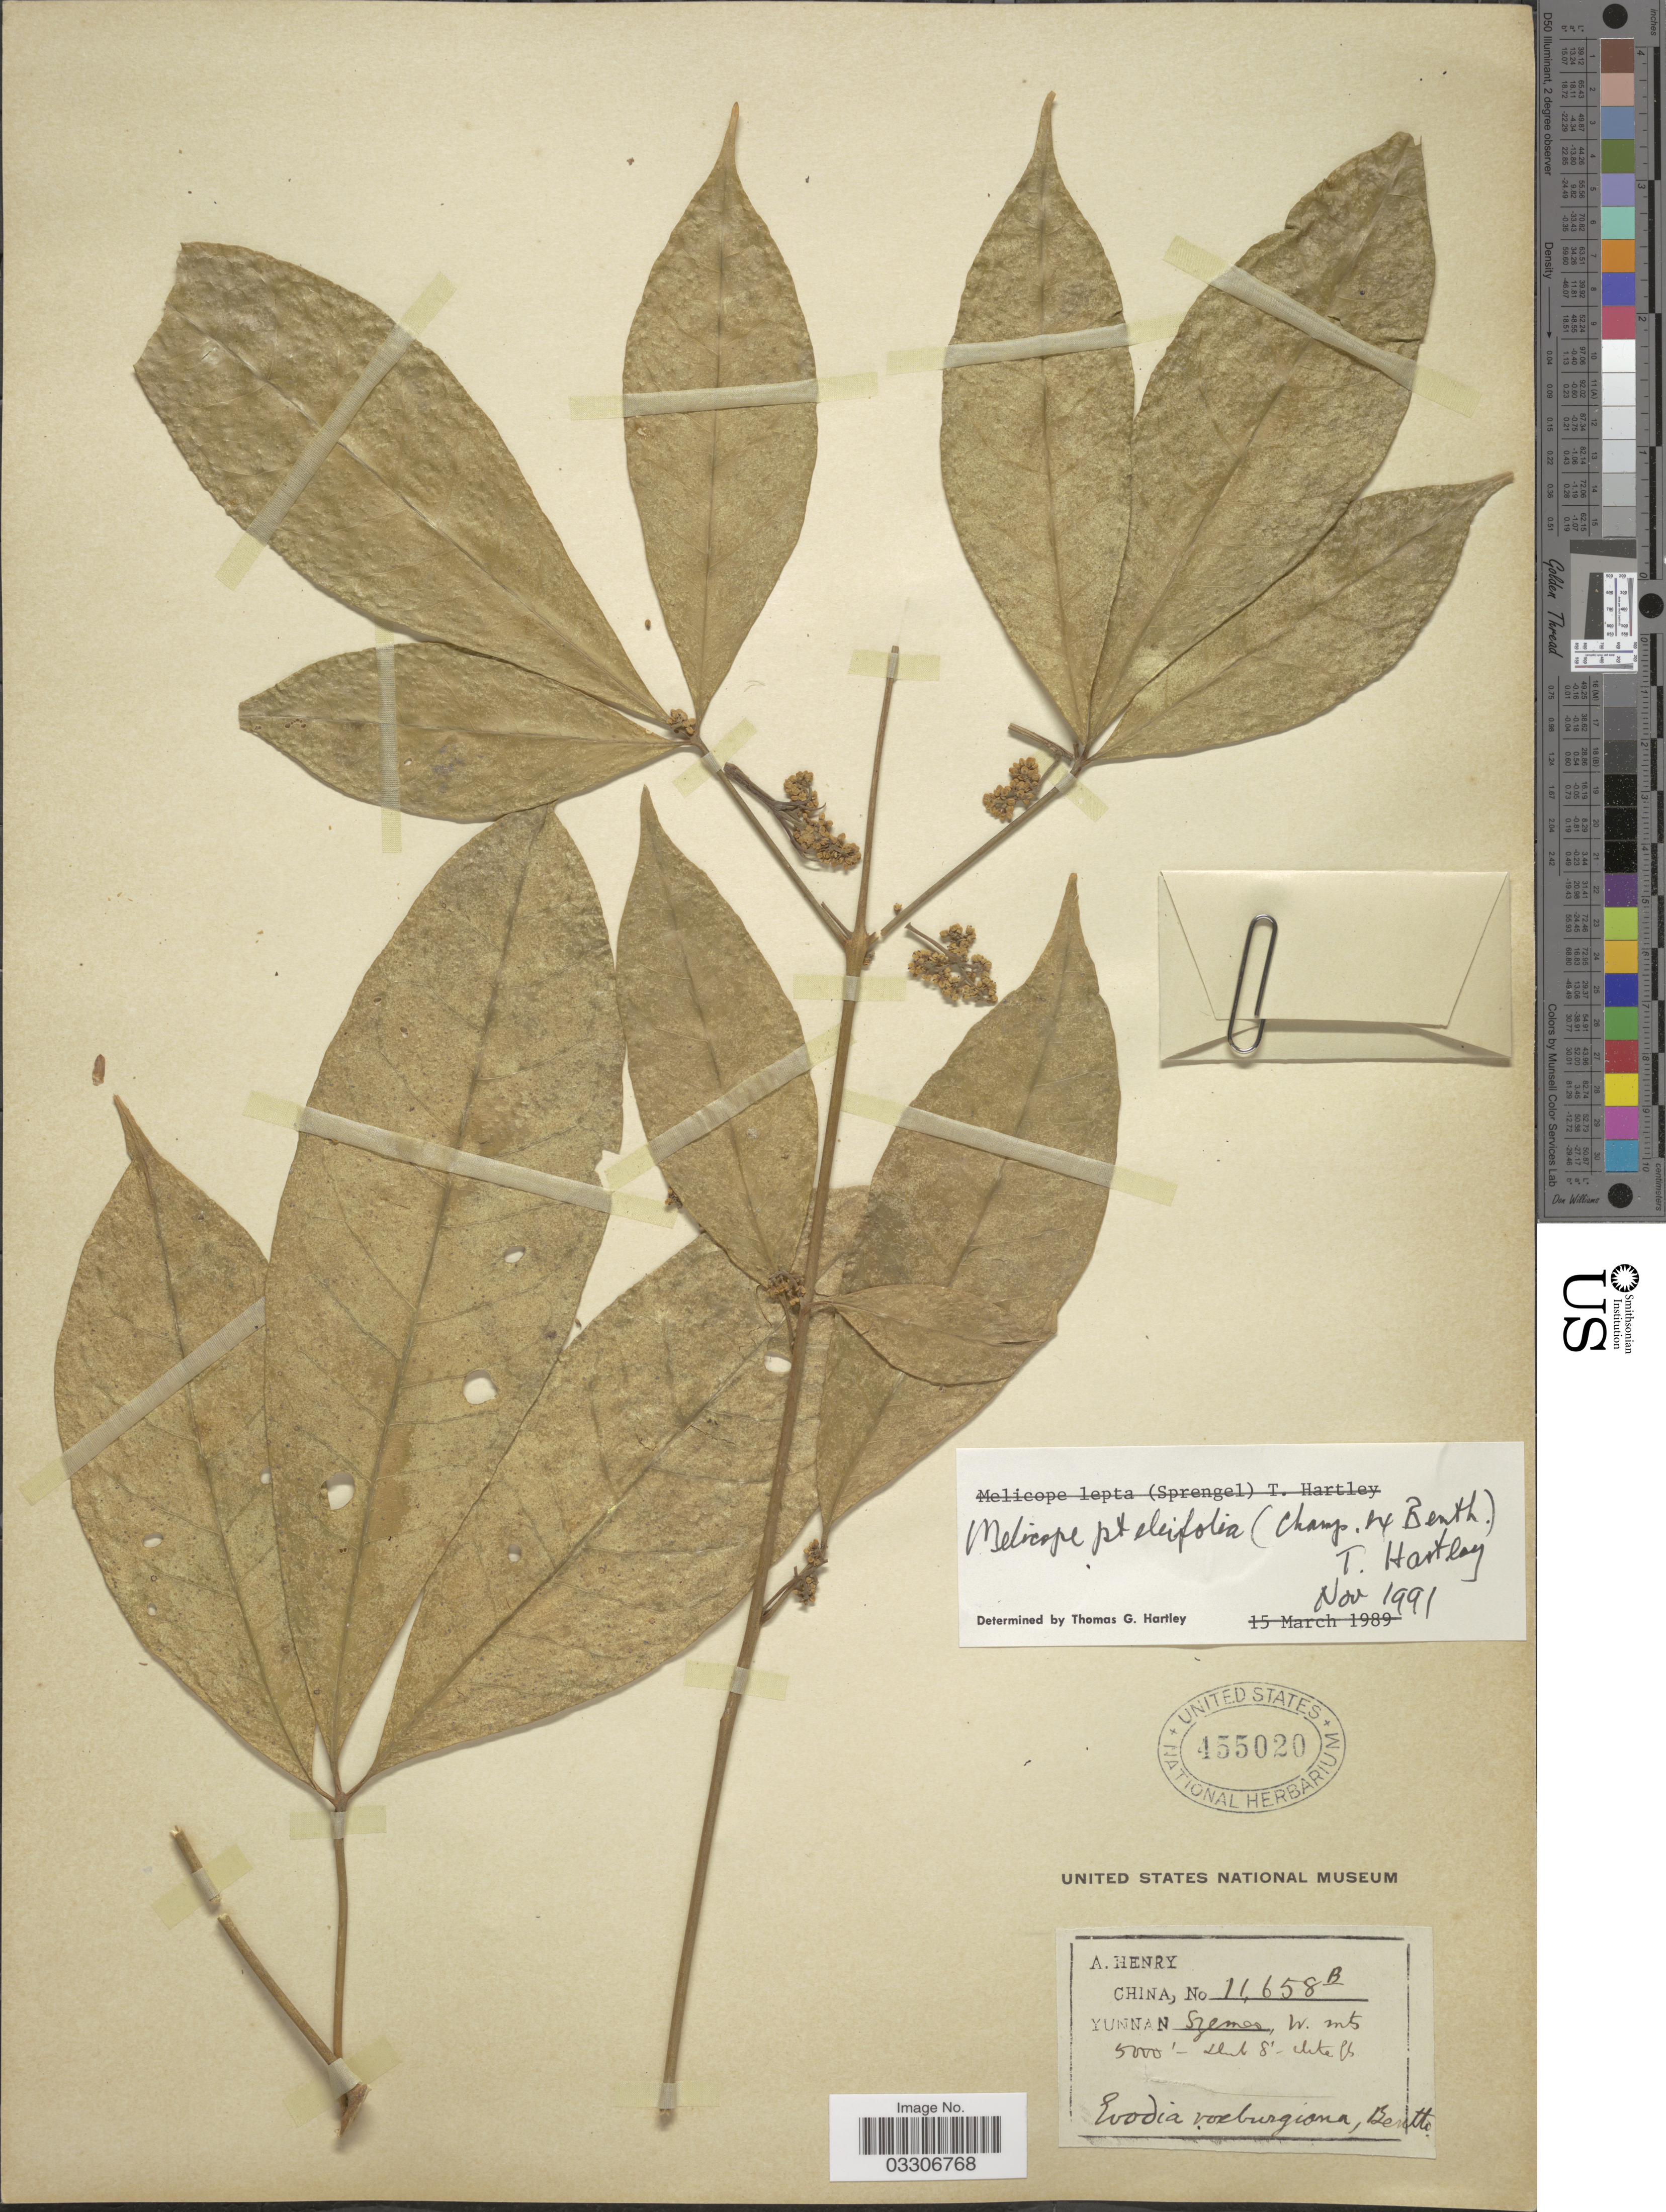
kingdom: Plantae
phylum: Tracheophyta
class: Magnoliopsida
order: Sapindales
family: Rutaceae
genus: Melicope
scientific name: Melicope pteleifolia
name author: (Champ. ex Benth.) T.G. Hartley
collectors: A. Henry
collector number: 11658 A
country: China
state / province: Yunnan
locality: Szemao, W. mts.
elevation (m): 1524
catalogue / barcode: US 455020